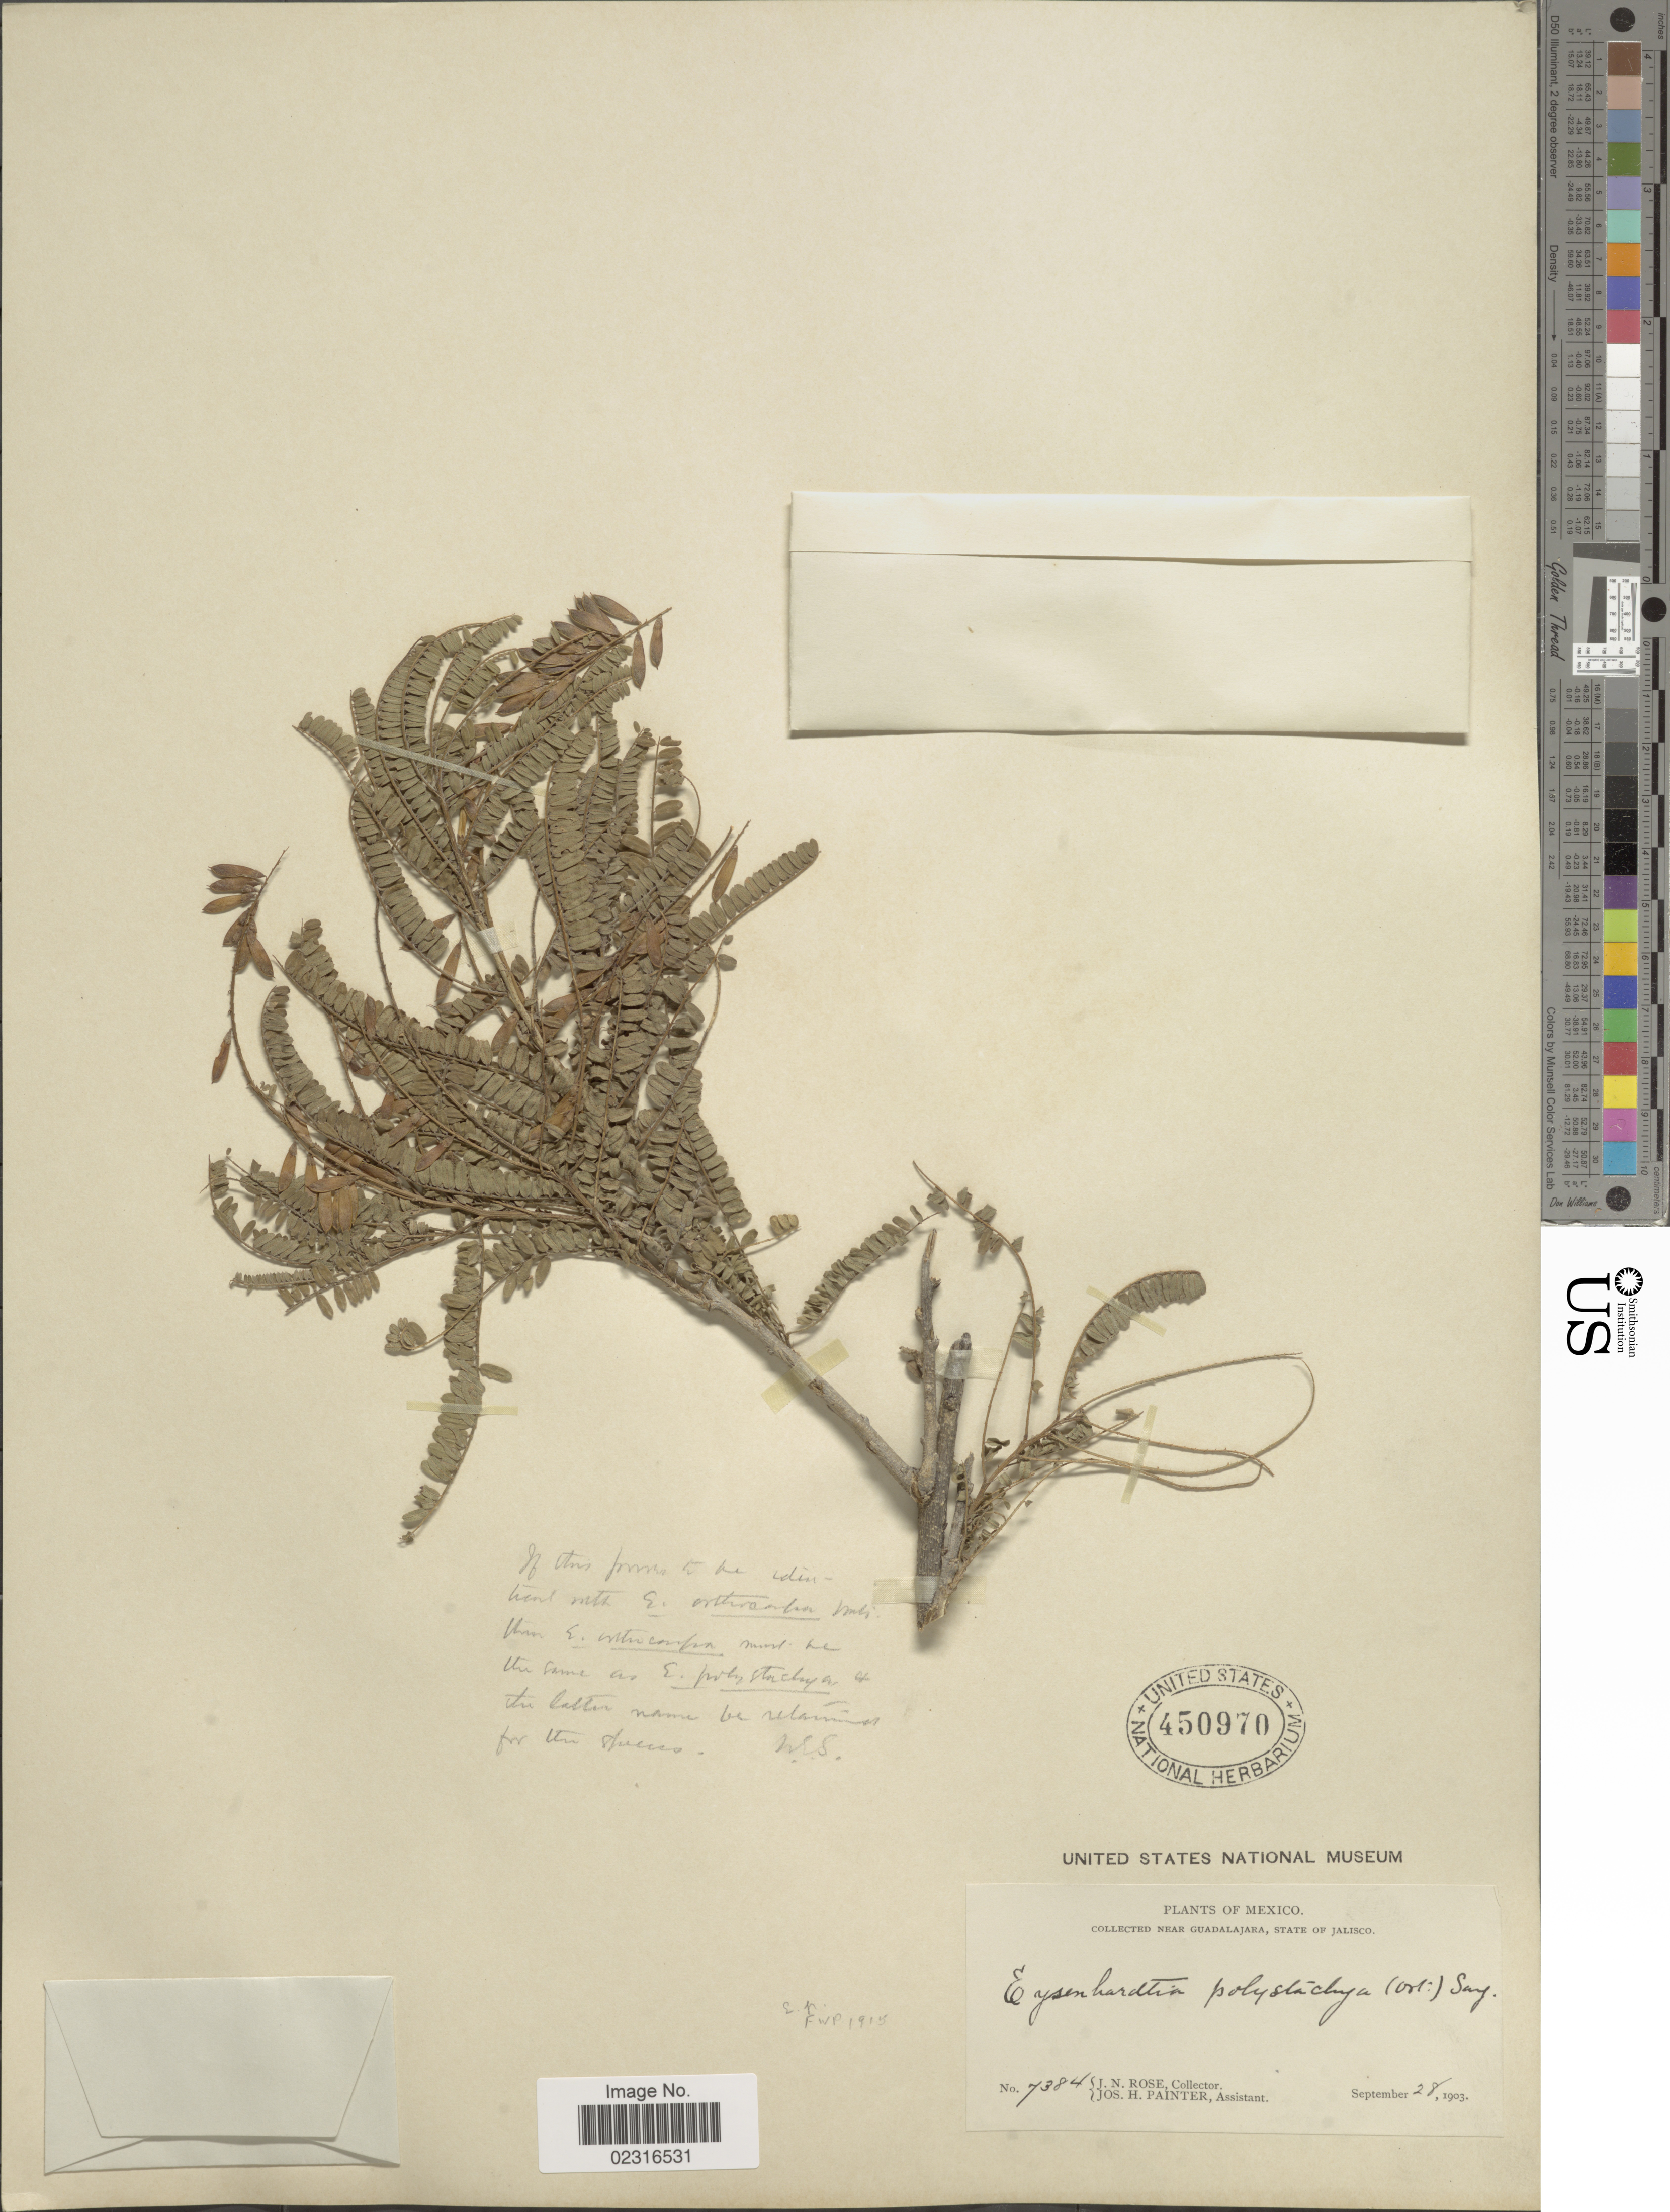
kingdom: Plantae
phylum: Tracheophyta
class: Magnoliopsida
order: Fabales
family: Fabaceae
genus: Eysenhardtia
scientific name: Eysenhardtia polystachya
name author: (Ortega) Sarg.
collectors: J. N. Rose & J. H. Painter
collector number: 7384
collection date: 1903-09-28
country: Mexico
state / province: Jalisco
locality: Near Guadalajara.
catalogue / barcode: US 450970